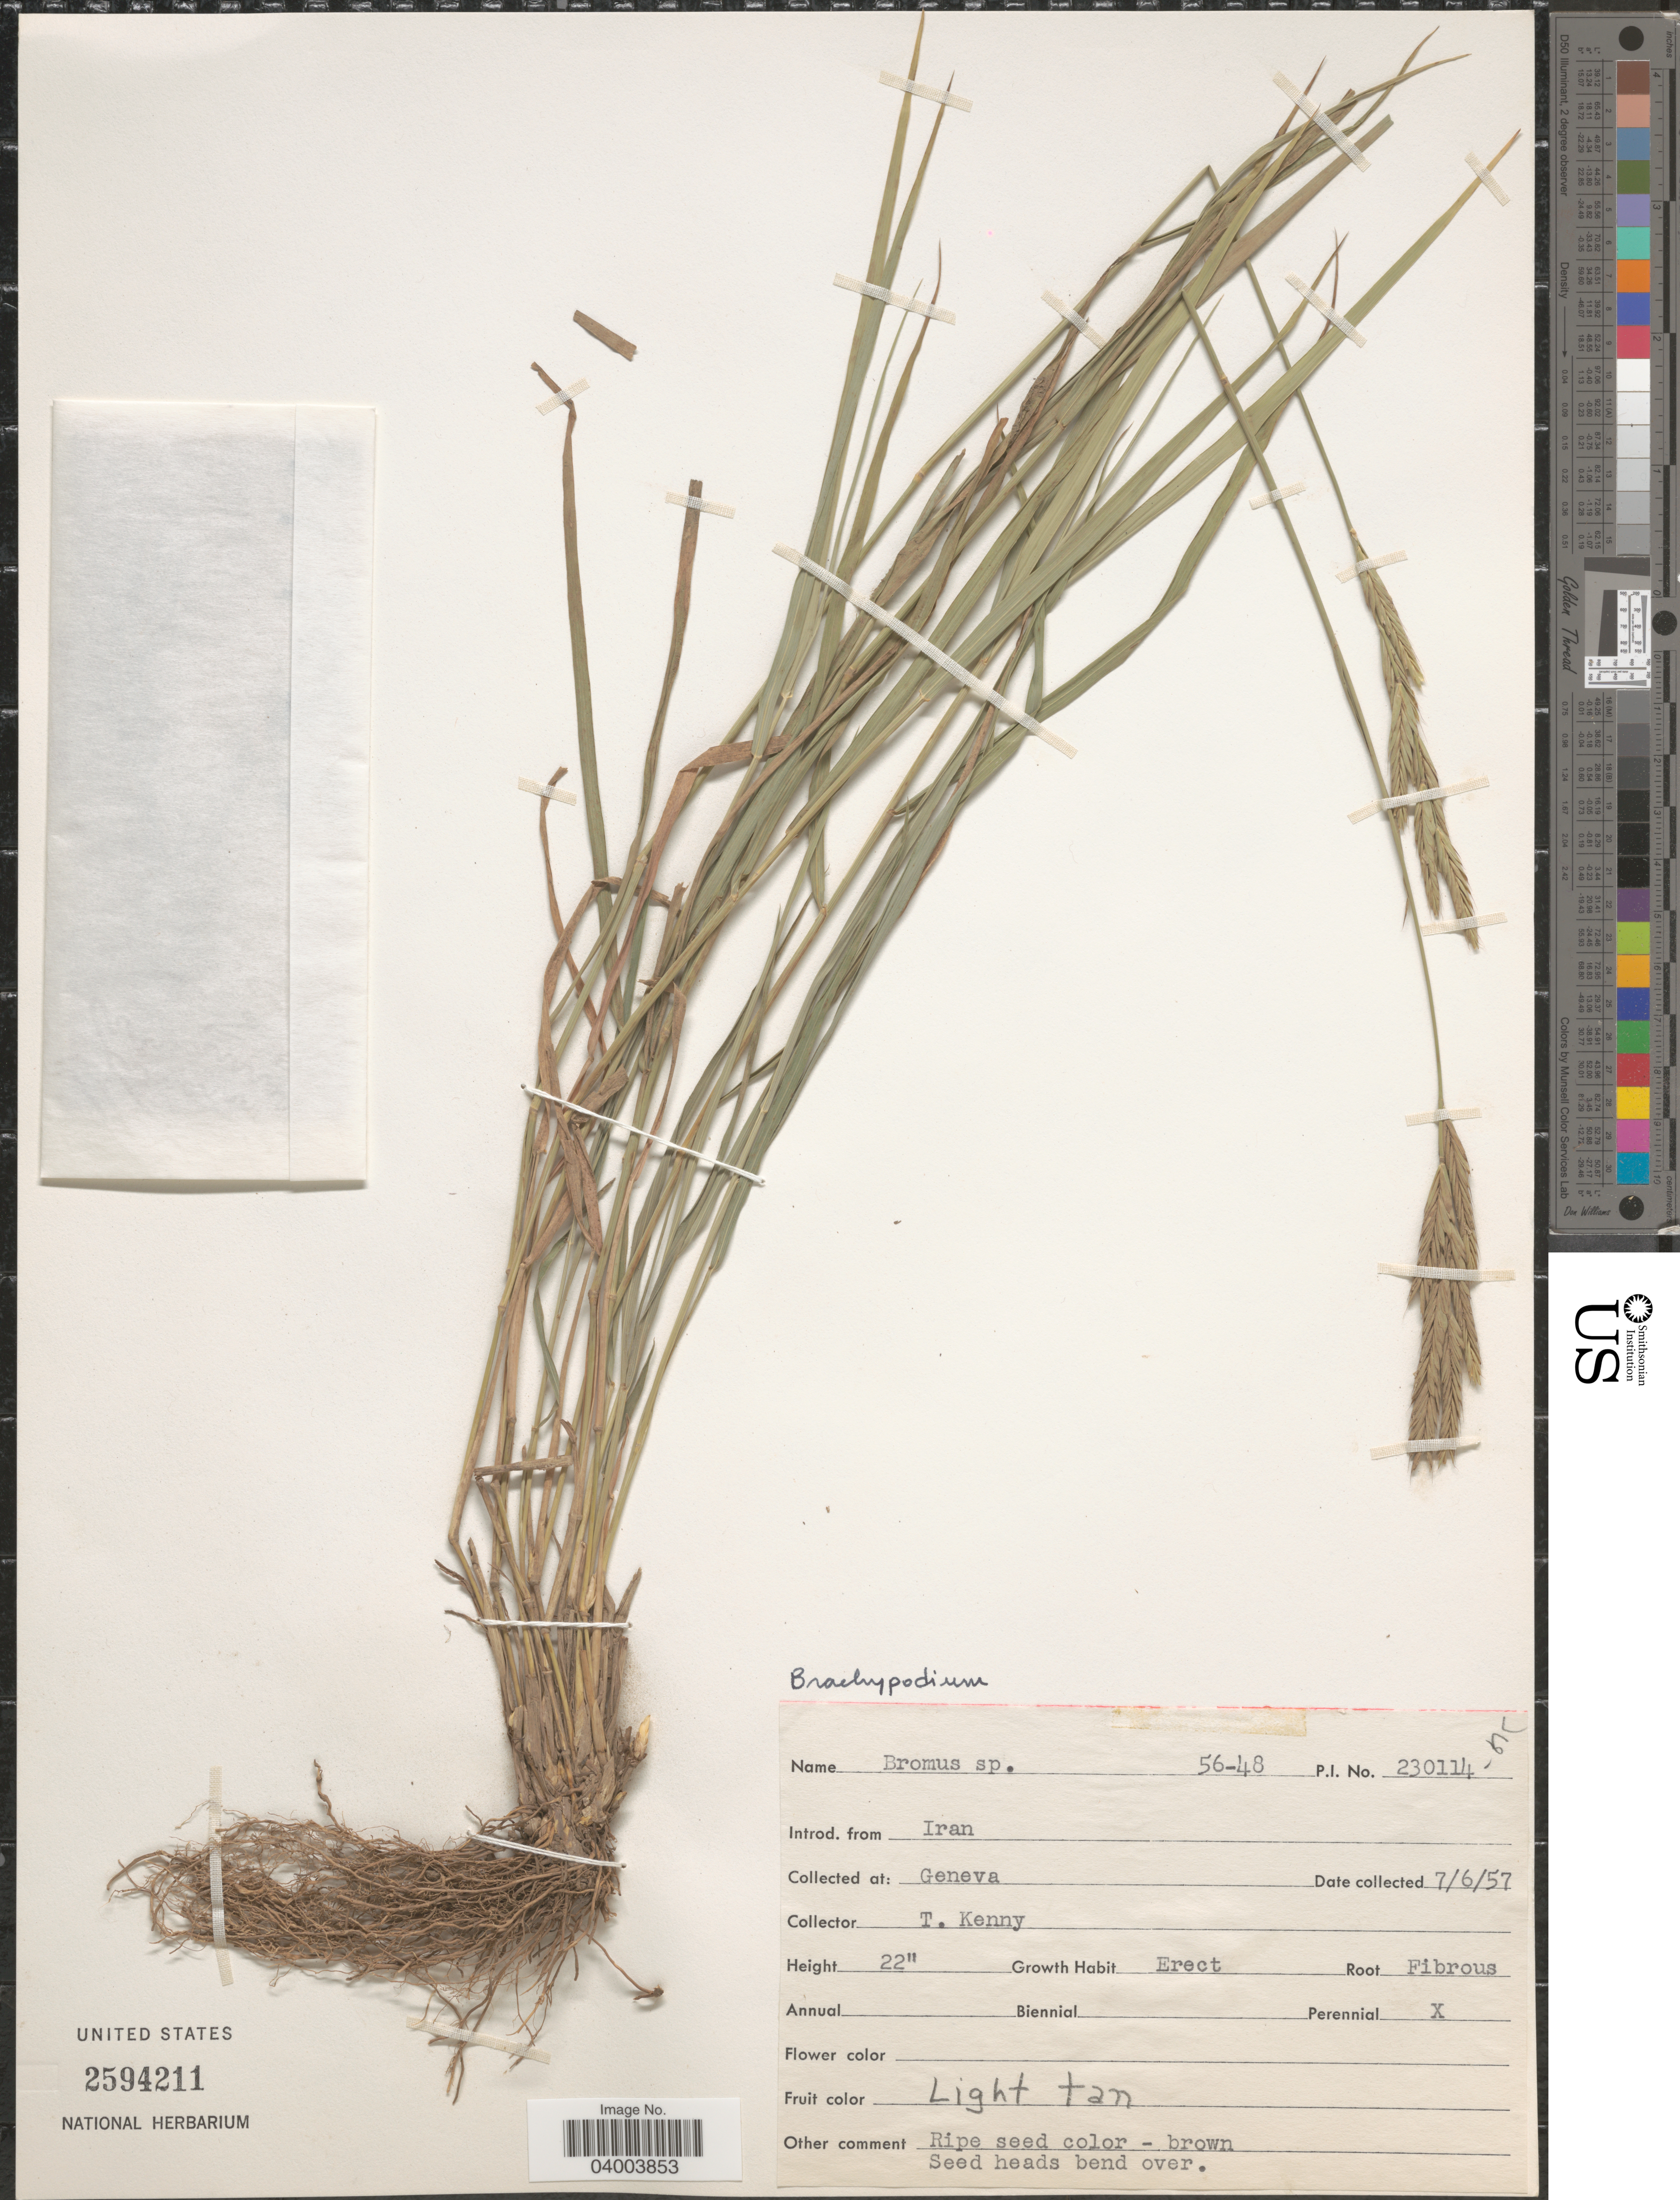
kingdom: Plantae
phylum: Tracheophyta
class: Liliopsida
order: Poales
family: Poaceae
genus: Brachypodium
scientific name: Brachypodium sp.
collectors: T. Kenny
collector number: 230114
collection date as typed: Transcribed d/m/y: 7/6/57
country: Switzerland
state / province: Genève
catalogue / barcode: US 2594211